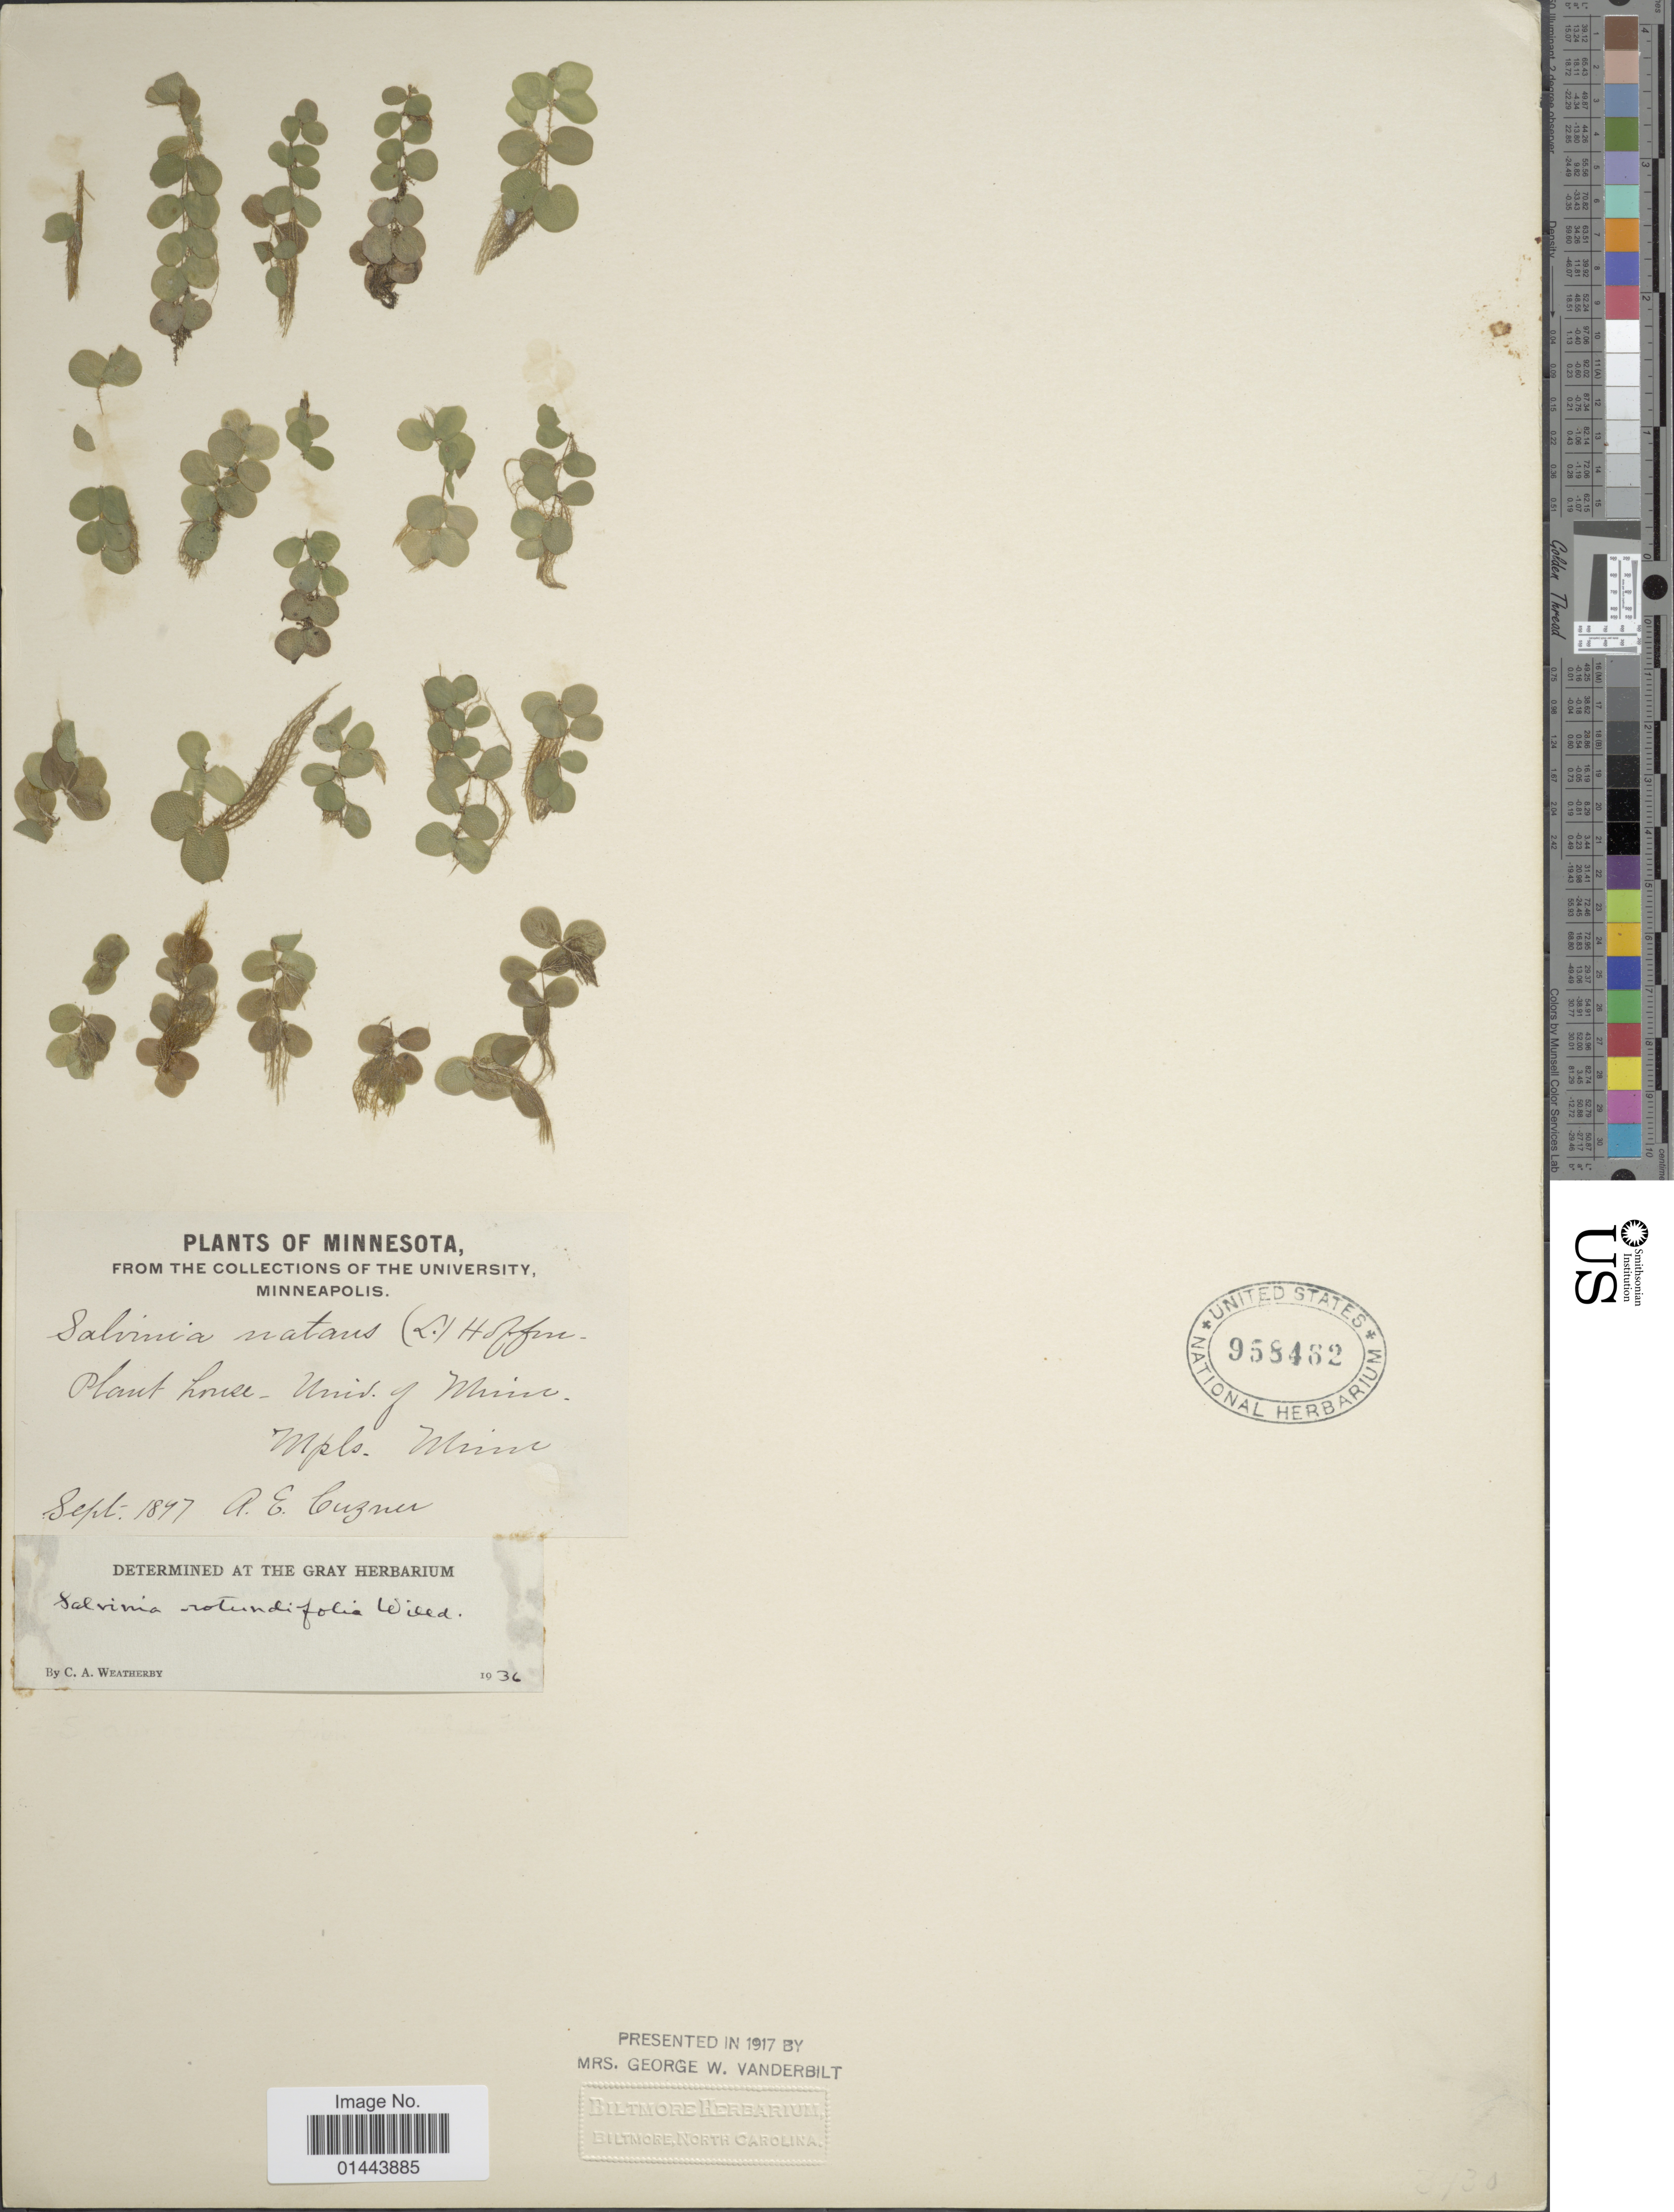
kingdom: Plantae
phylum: Tracheophyta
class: Polypodiopsida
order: Salviniales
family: Salviniaceae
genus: Salvinia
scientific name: Salvinia minima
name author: Baker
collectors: A. Cuzner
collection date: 1897-09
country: United States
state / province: Minnesota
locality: Plant house- Univ. of Minn. Mpls. Minn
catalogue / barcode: US 958482